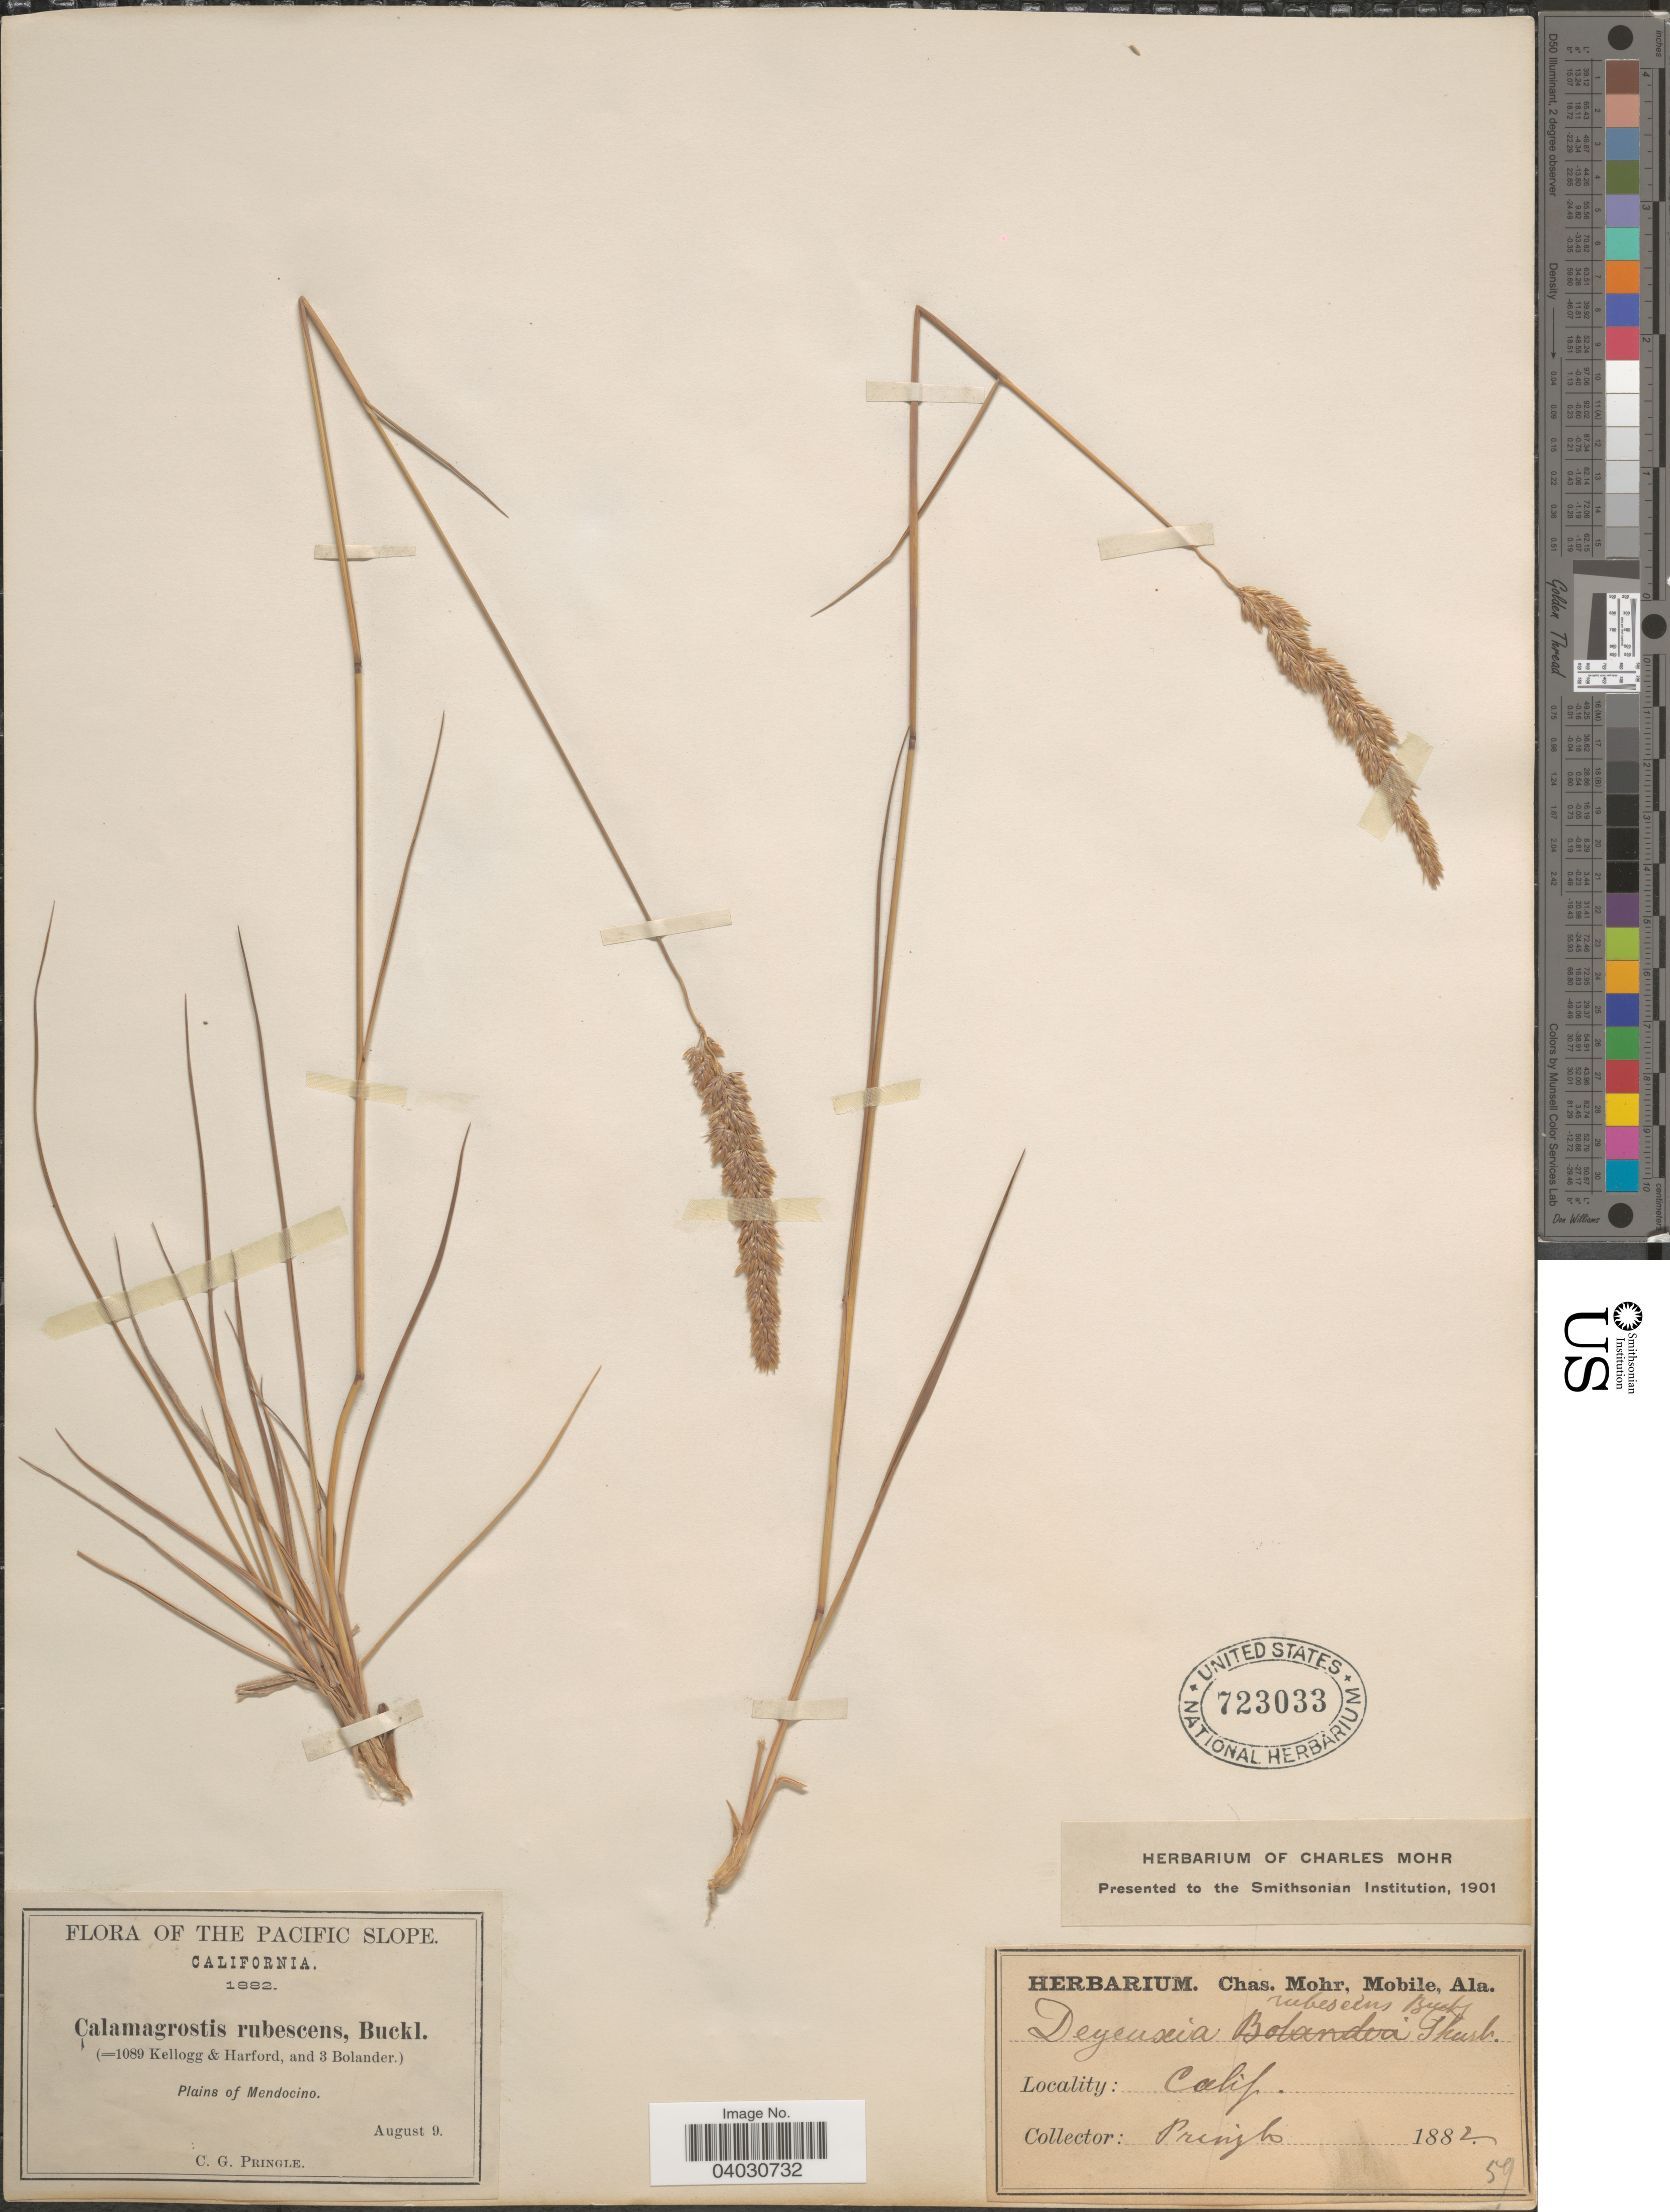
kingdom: Plantae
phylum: Tracheophyta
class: Liliopsida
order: Poales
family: Poaceae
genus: Calamagrostis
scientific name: Calamagrostis rubescens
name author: Buckley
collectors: C. G. Pringle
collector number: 59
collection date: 1882-08-09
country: United States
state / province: California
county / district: Mendocino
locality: The Pacific Slope. Plains of Mendocino.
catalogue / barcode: US 723033